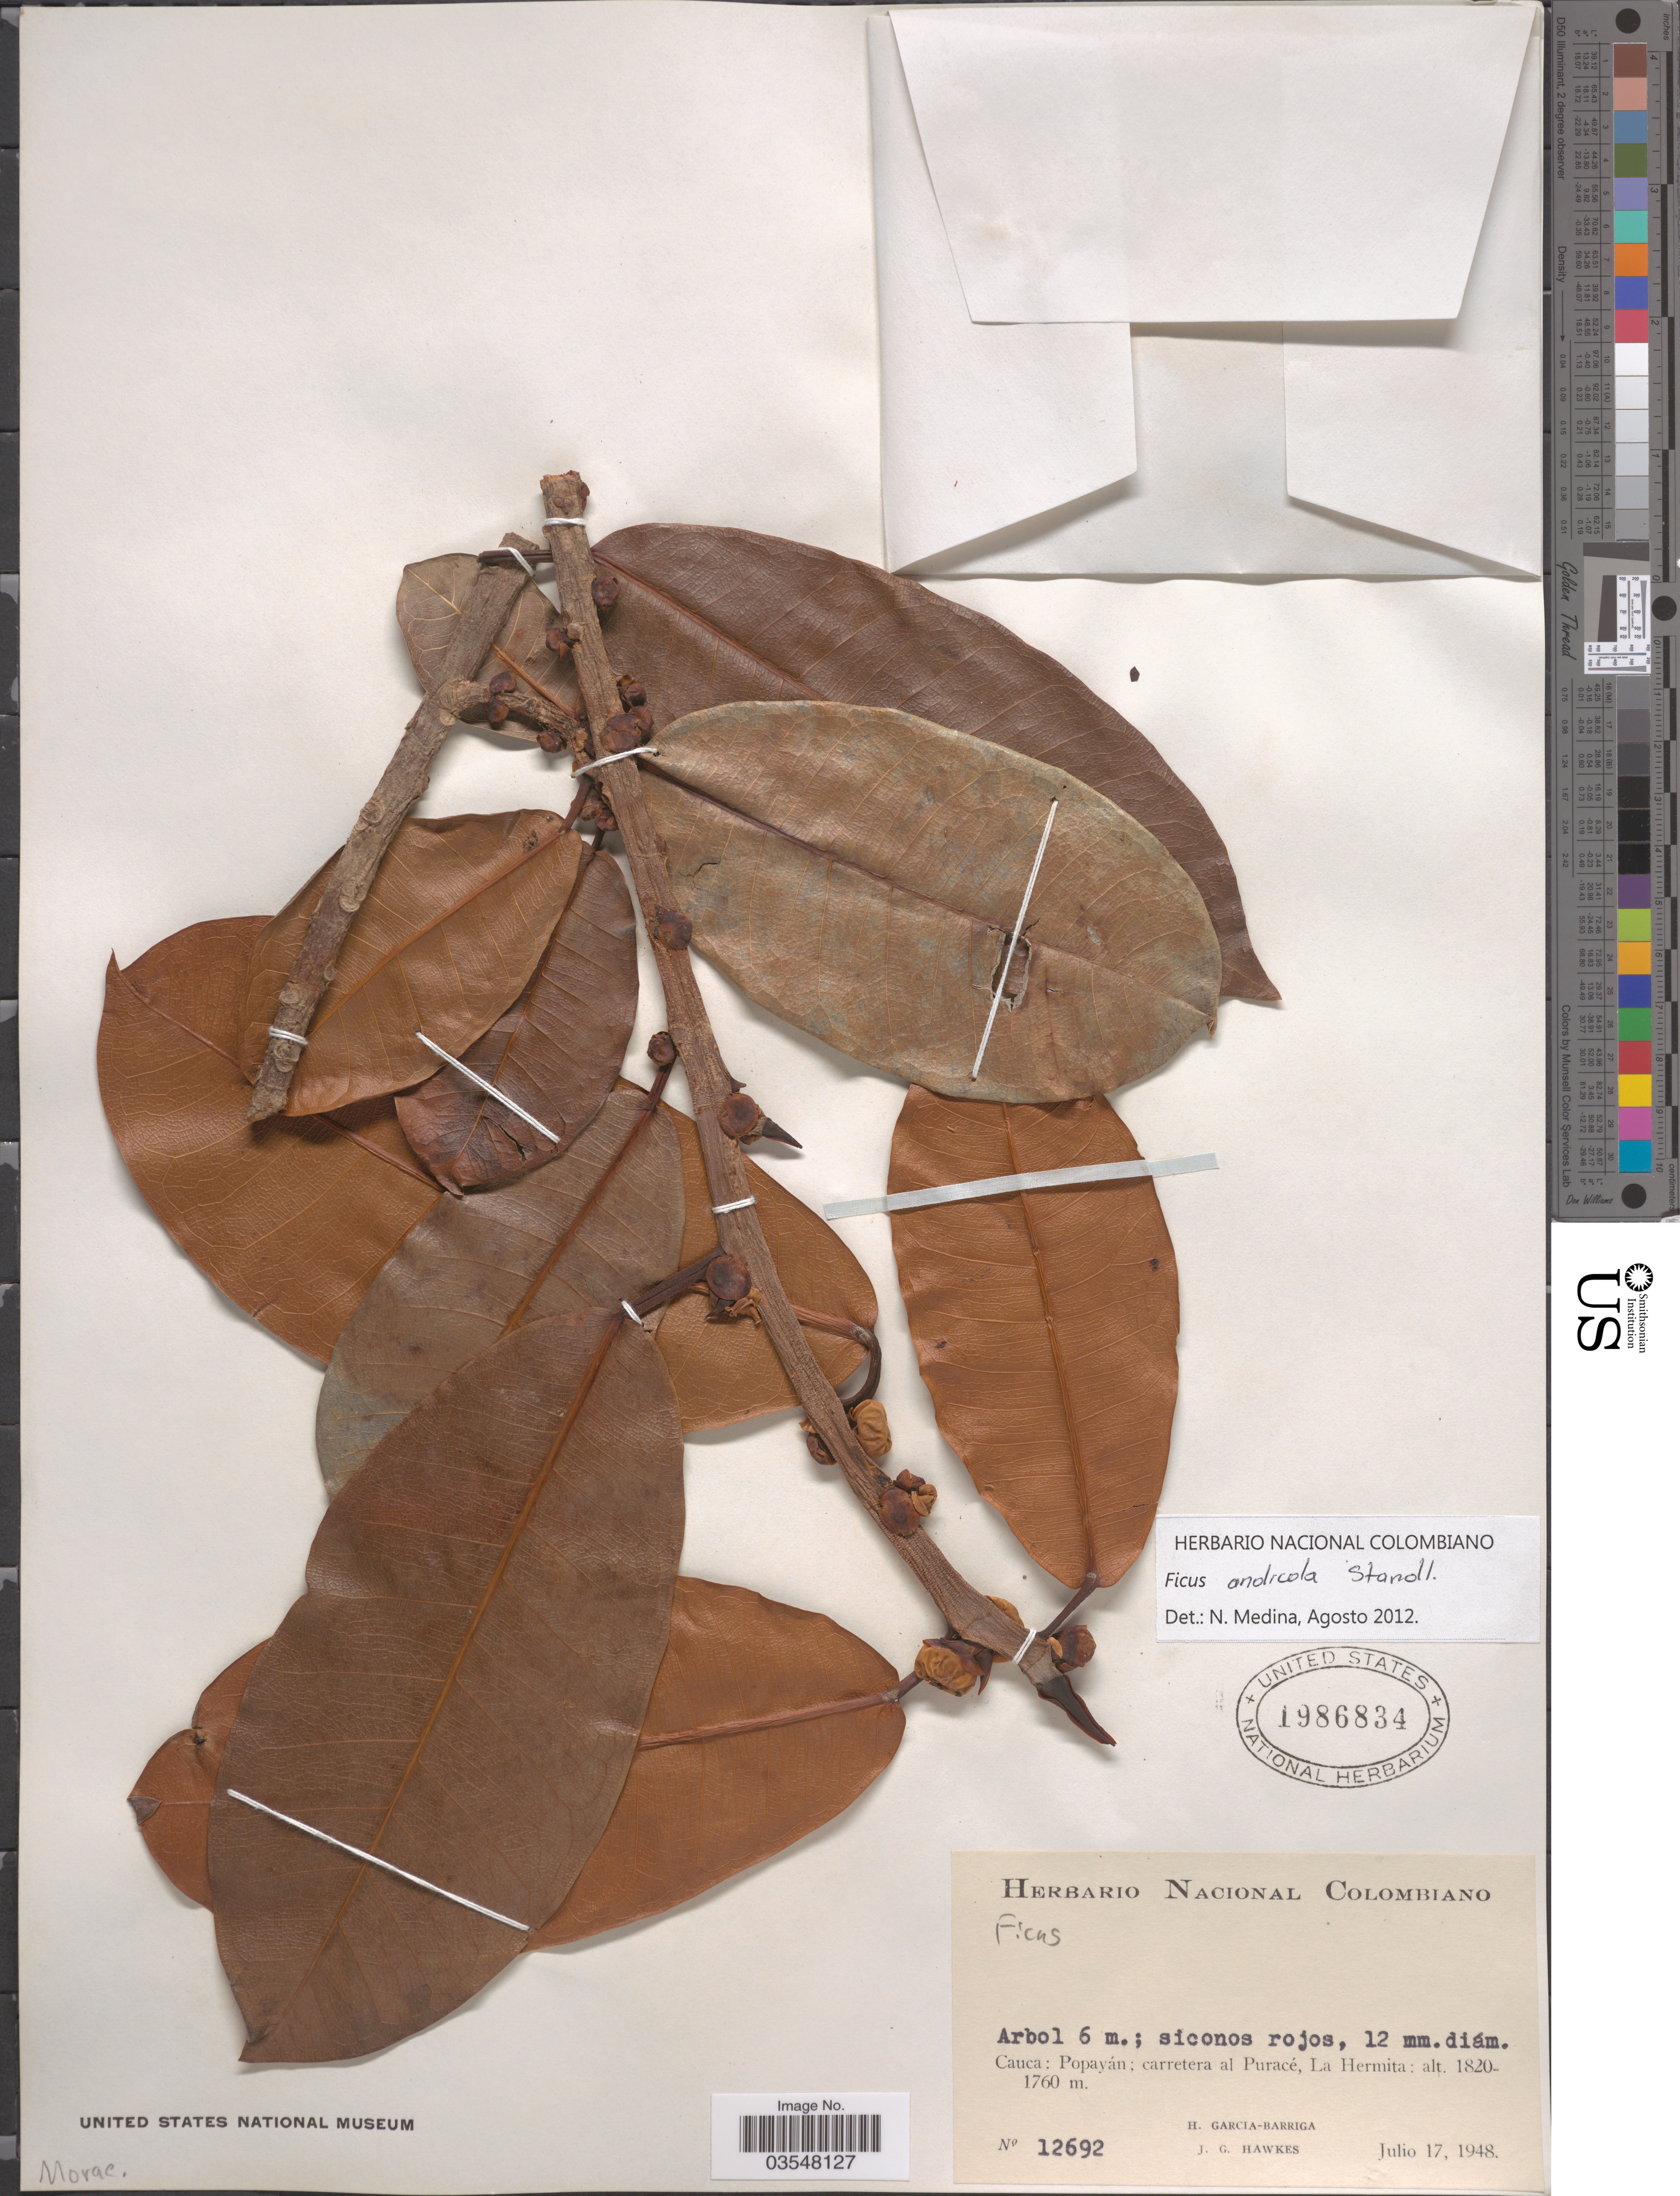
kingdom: Plantae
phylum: Tracheophyta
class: Magnoliopsida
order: Rosales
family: Moraceae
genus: Ficus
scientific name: Ficus andicola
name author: Standl.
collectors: H. García Barriga & J. Hawkes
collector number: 12692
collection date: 1948-07-17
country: Colombia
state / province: Cauca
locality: Popayán; carretera al Puracé, La Hermita.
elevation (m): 1760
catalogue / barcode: US 1986834